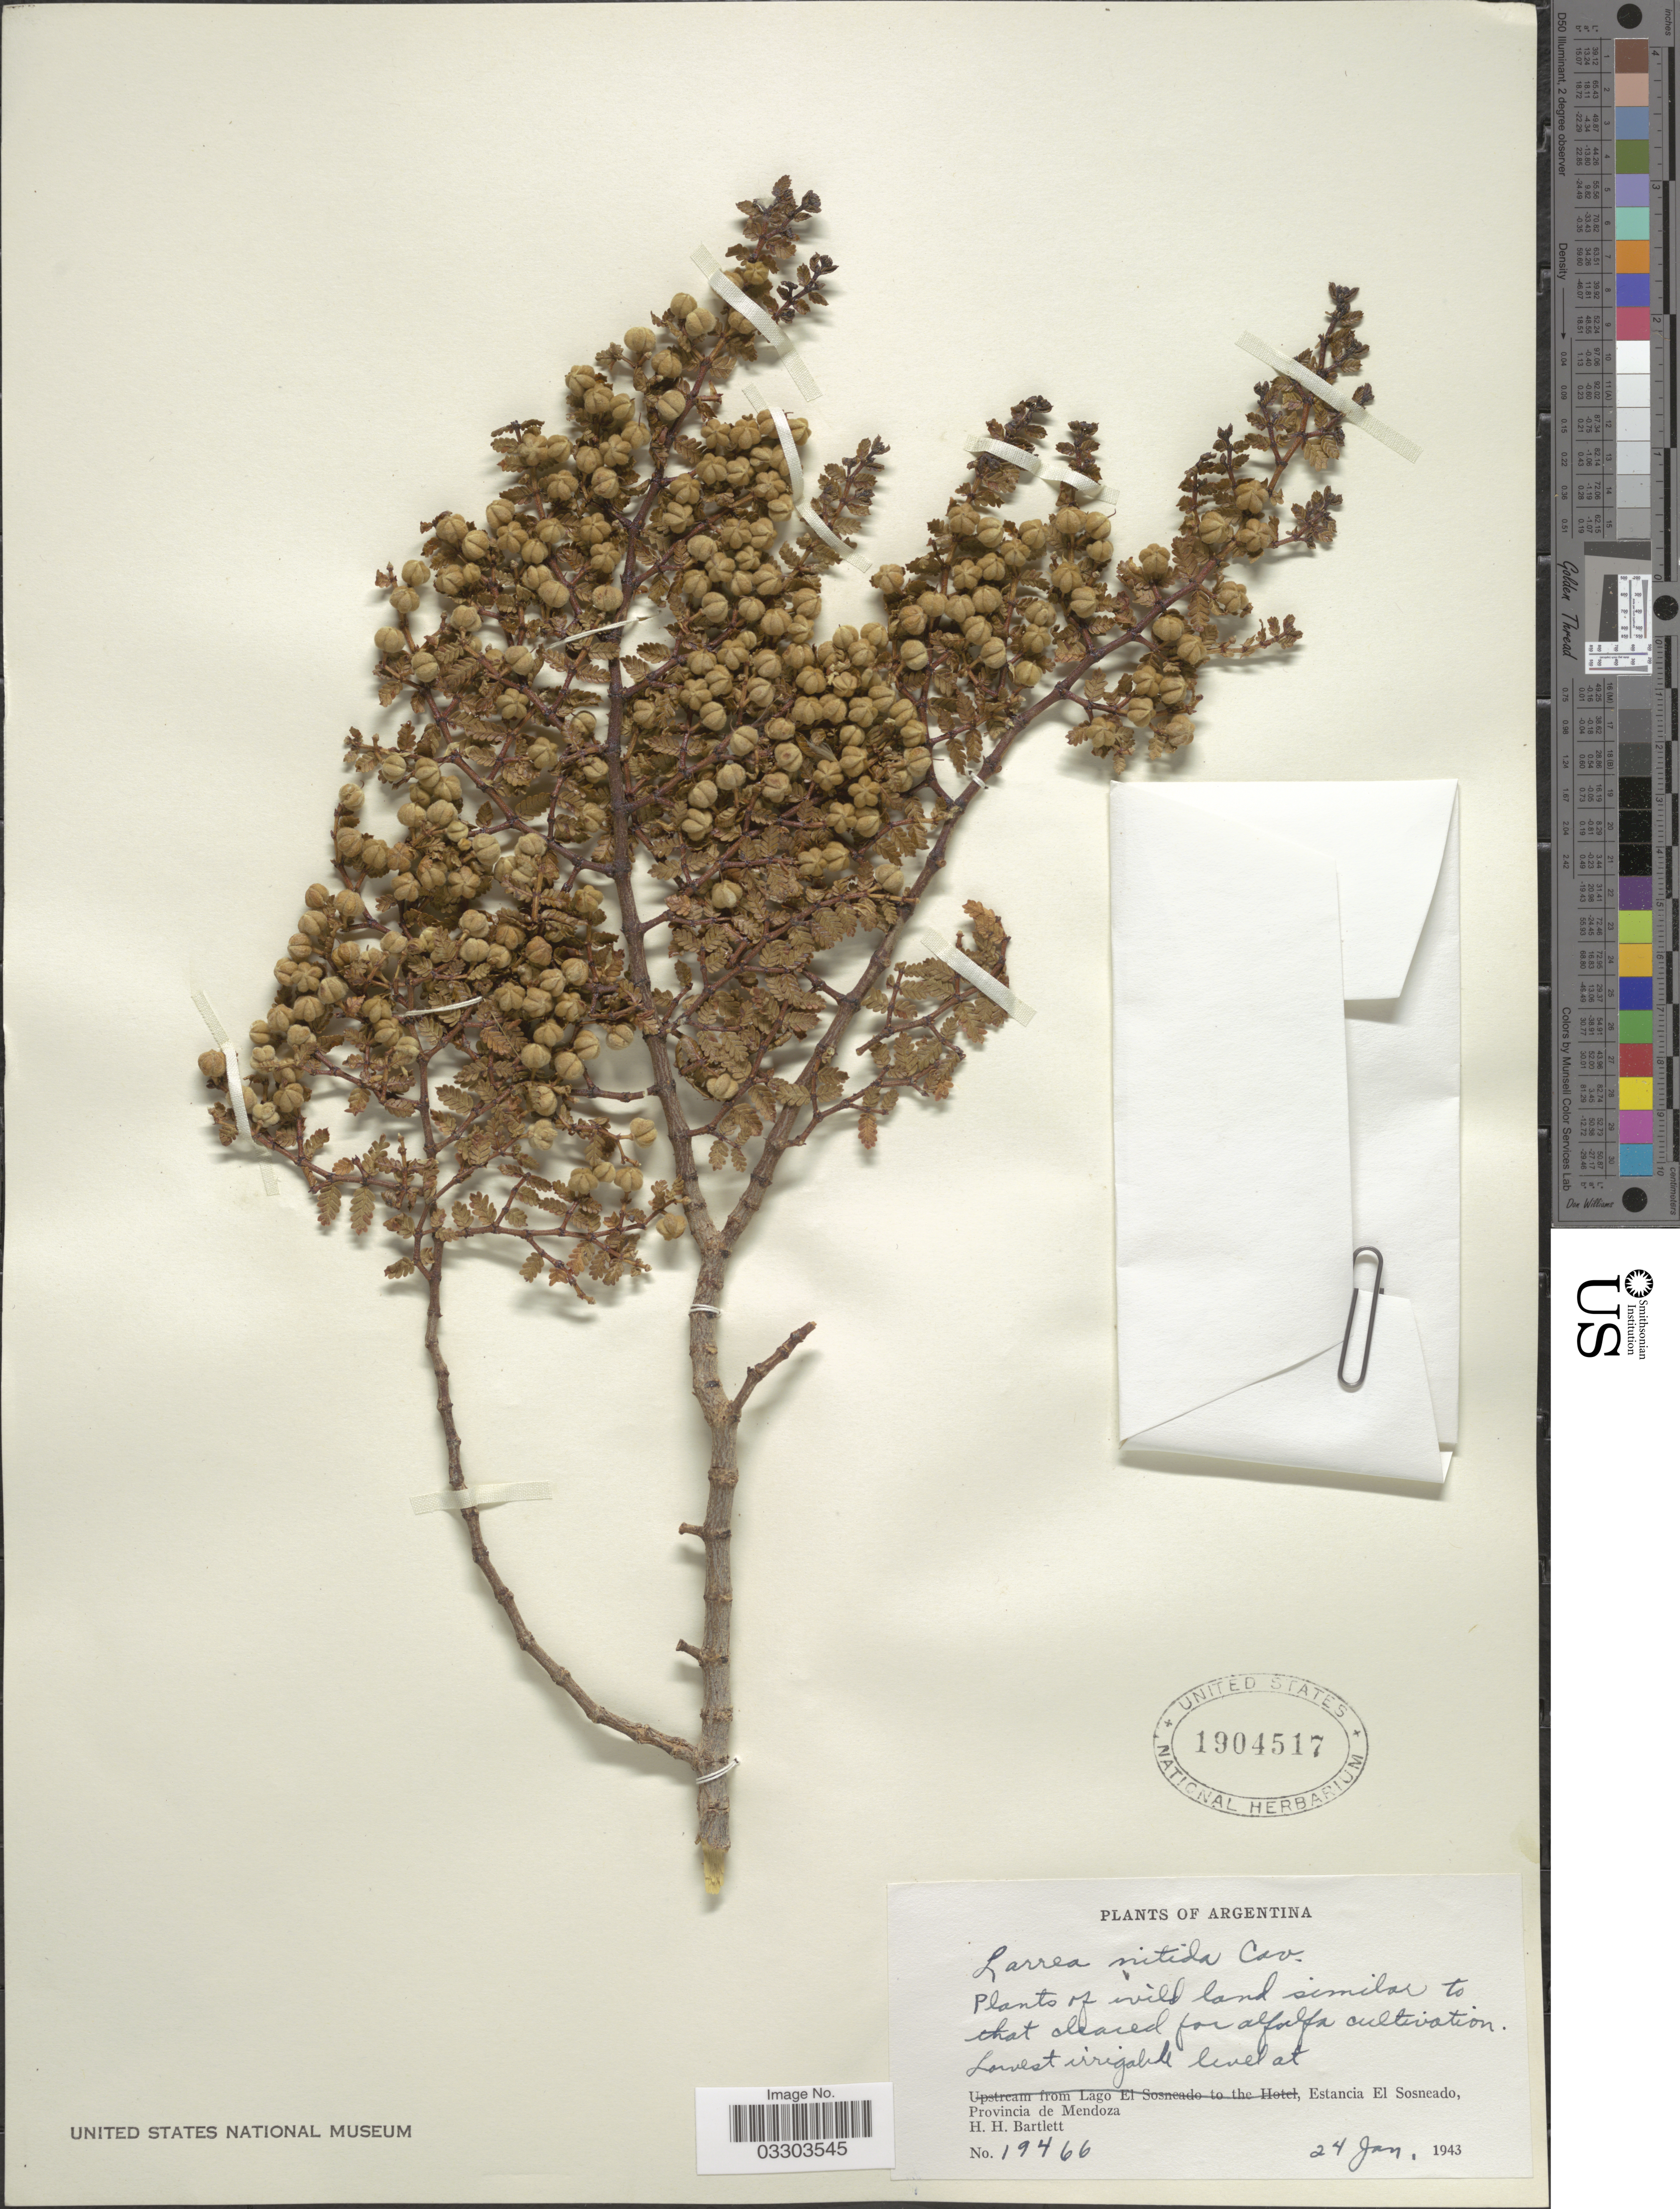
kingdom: Plantae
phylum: Tracheophyta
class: Magnoliopsida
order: Zygophyllales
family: Zygophyllaceae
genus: Larrea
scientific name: Larrea nitida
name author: Cav.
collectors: H. H. Bartlett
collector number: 19466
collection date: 1943-01-24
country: Argentina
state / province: Mendoza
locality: Estancia El Sosneado.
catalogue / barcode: US 1904517